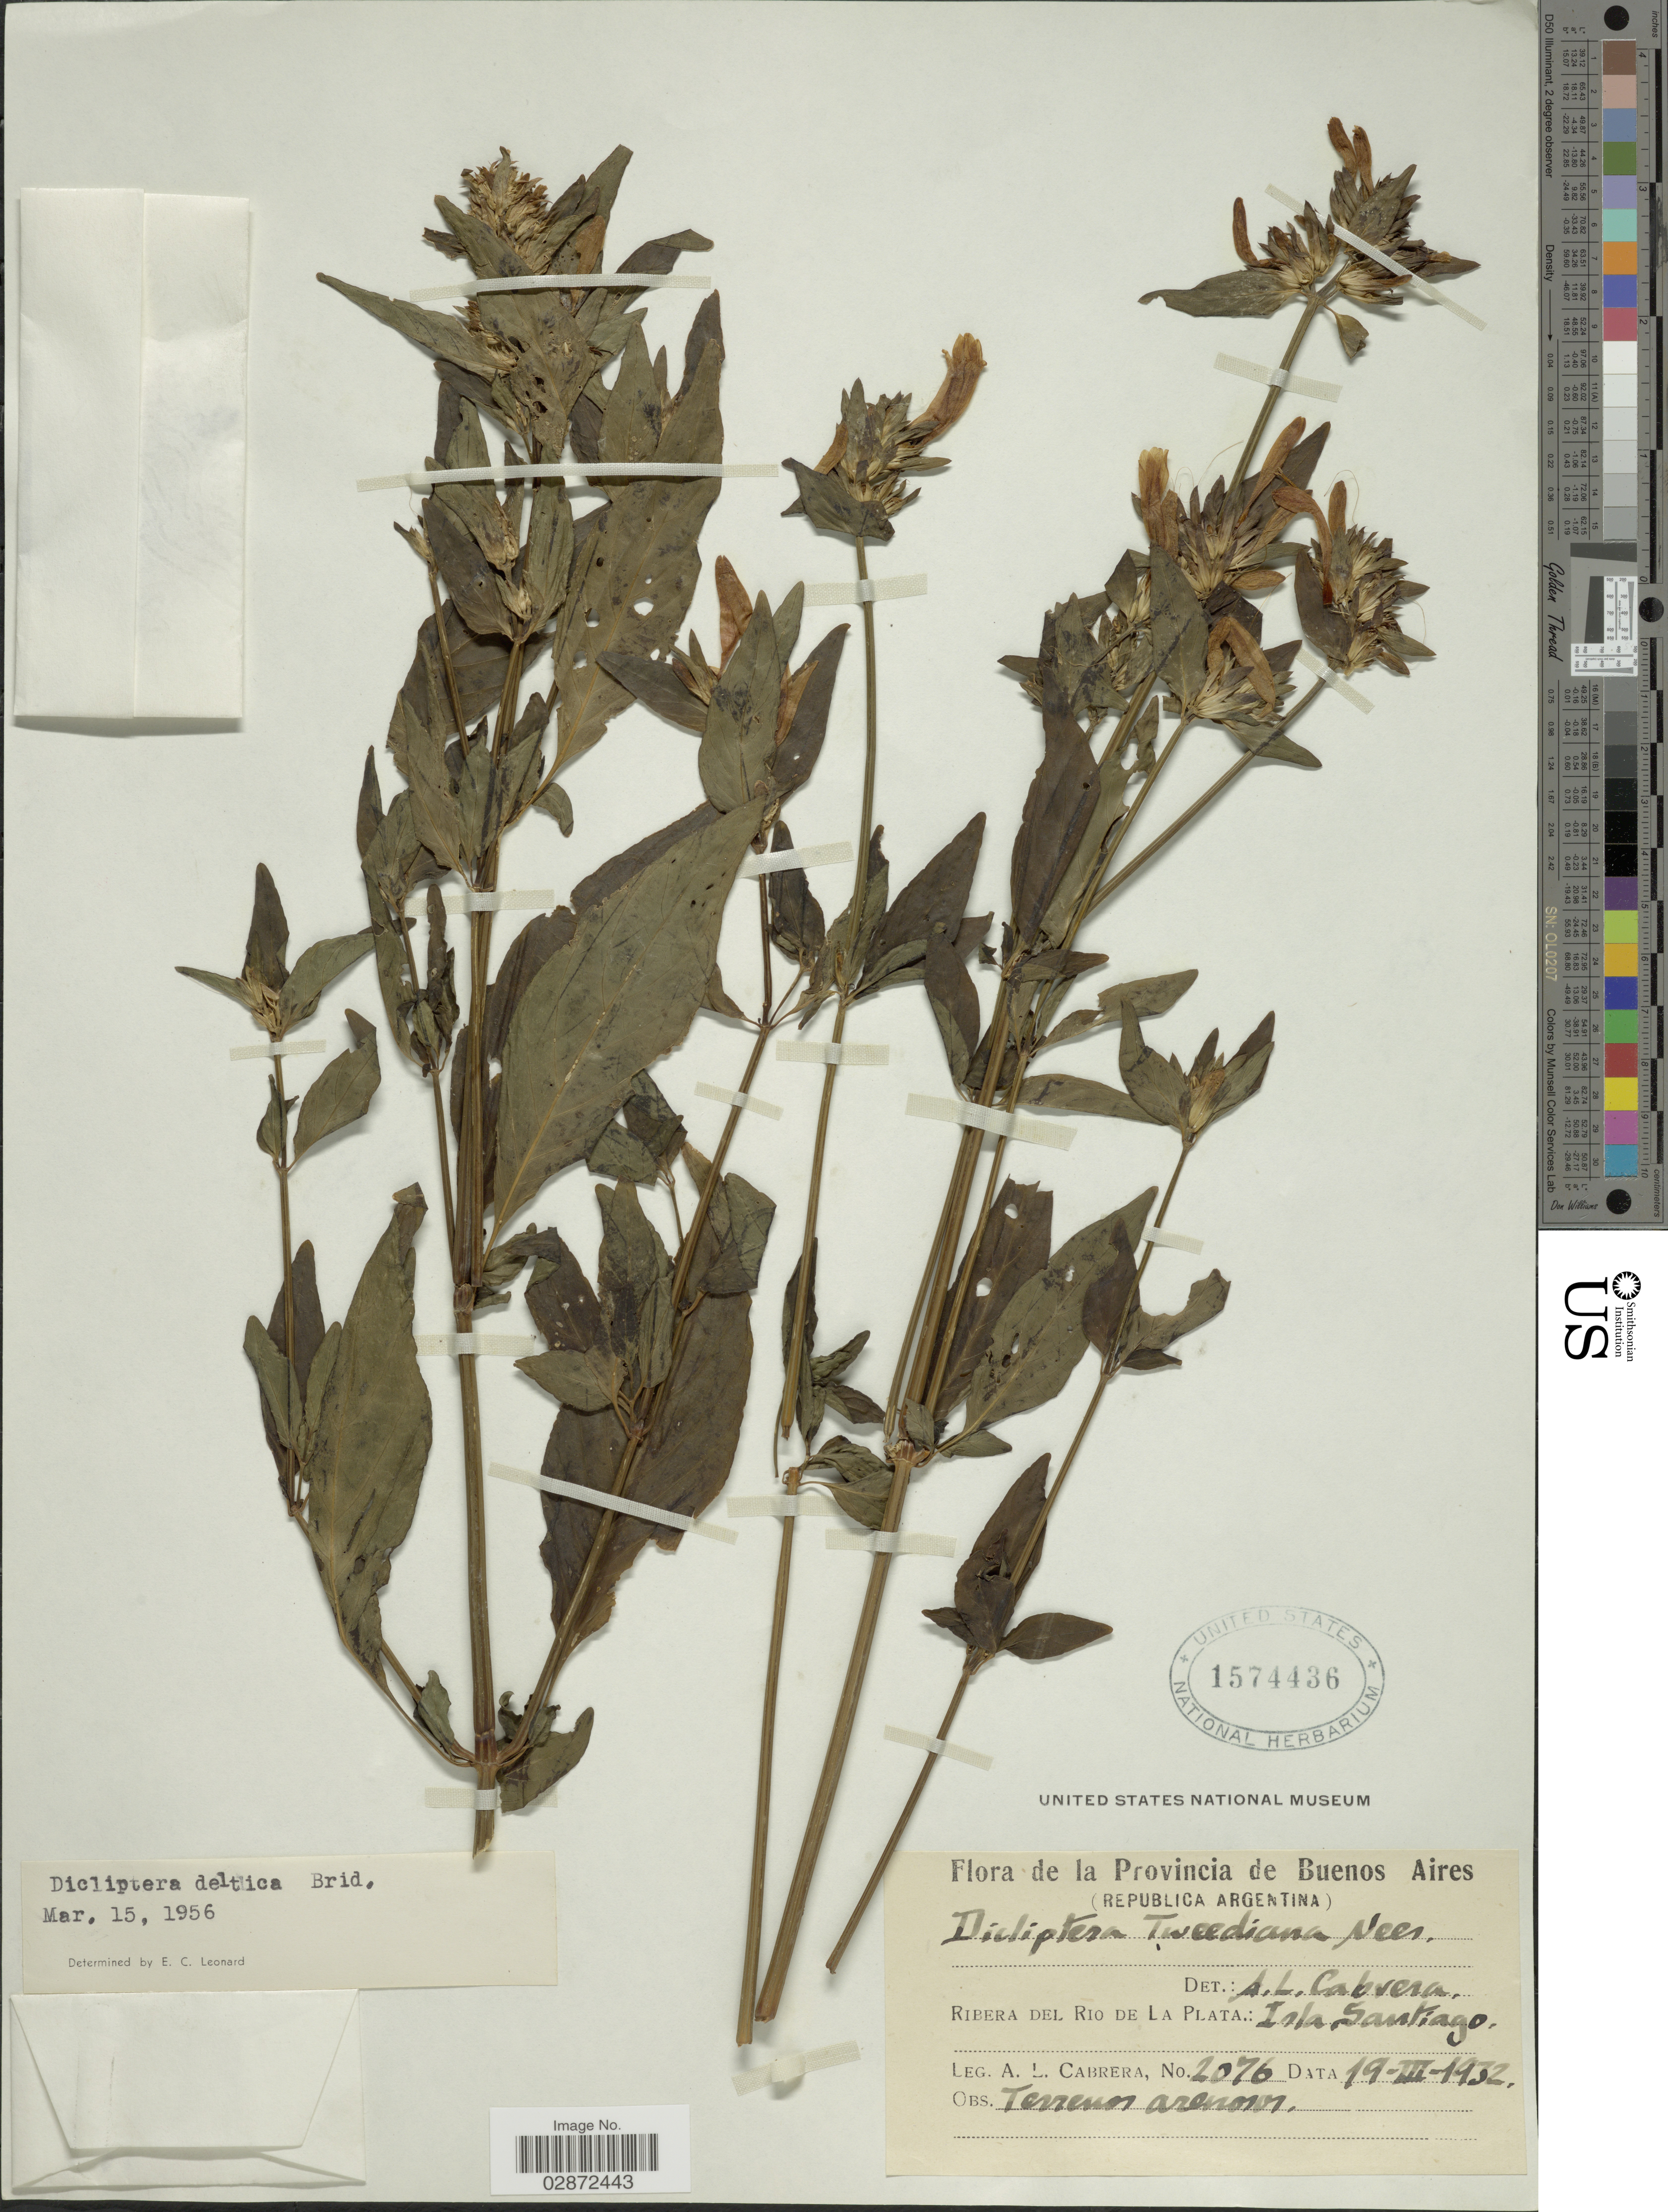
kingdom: Plantae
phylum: Tracheophyta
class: Magnoliopsida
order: Lamiales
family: Acanthaceae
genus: Dicliptera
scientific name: Dicliptera squarrosa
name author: Nees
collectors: A. L. Cabrera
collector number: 2076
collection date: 1932-03-19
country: Argentina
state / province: Buenos Aires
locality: Provincia de Buenos Aires (Republica Argentina). Ribera del Rio de La Plata: Isla Santiago.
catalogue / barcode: US 1574436